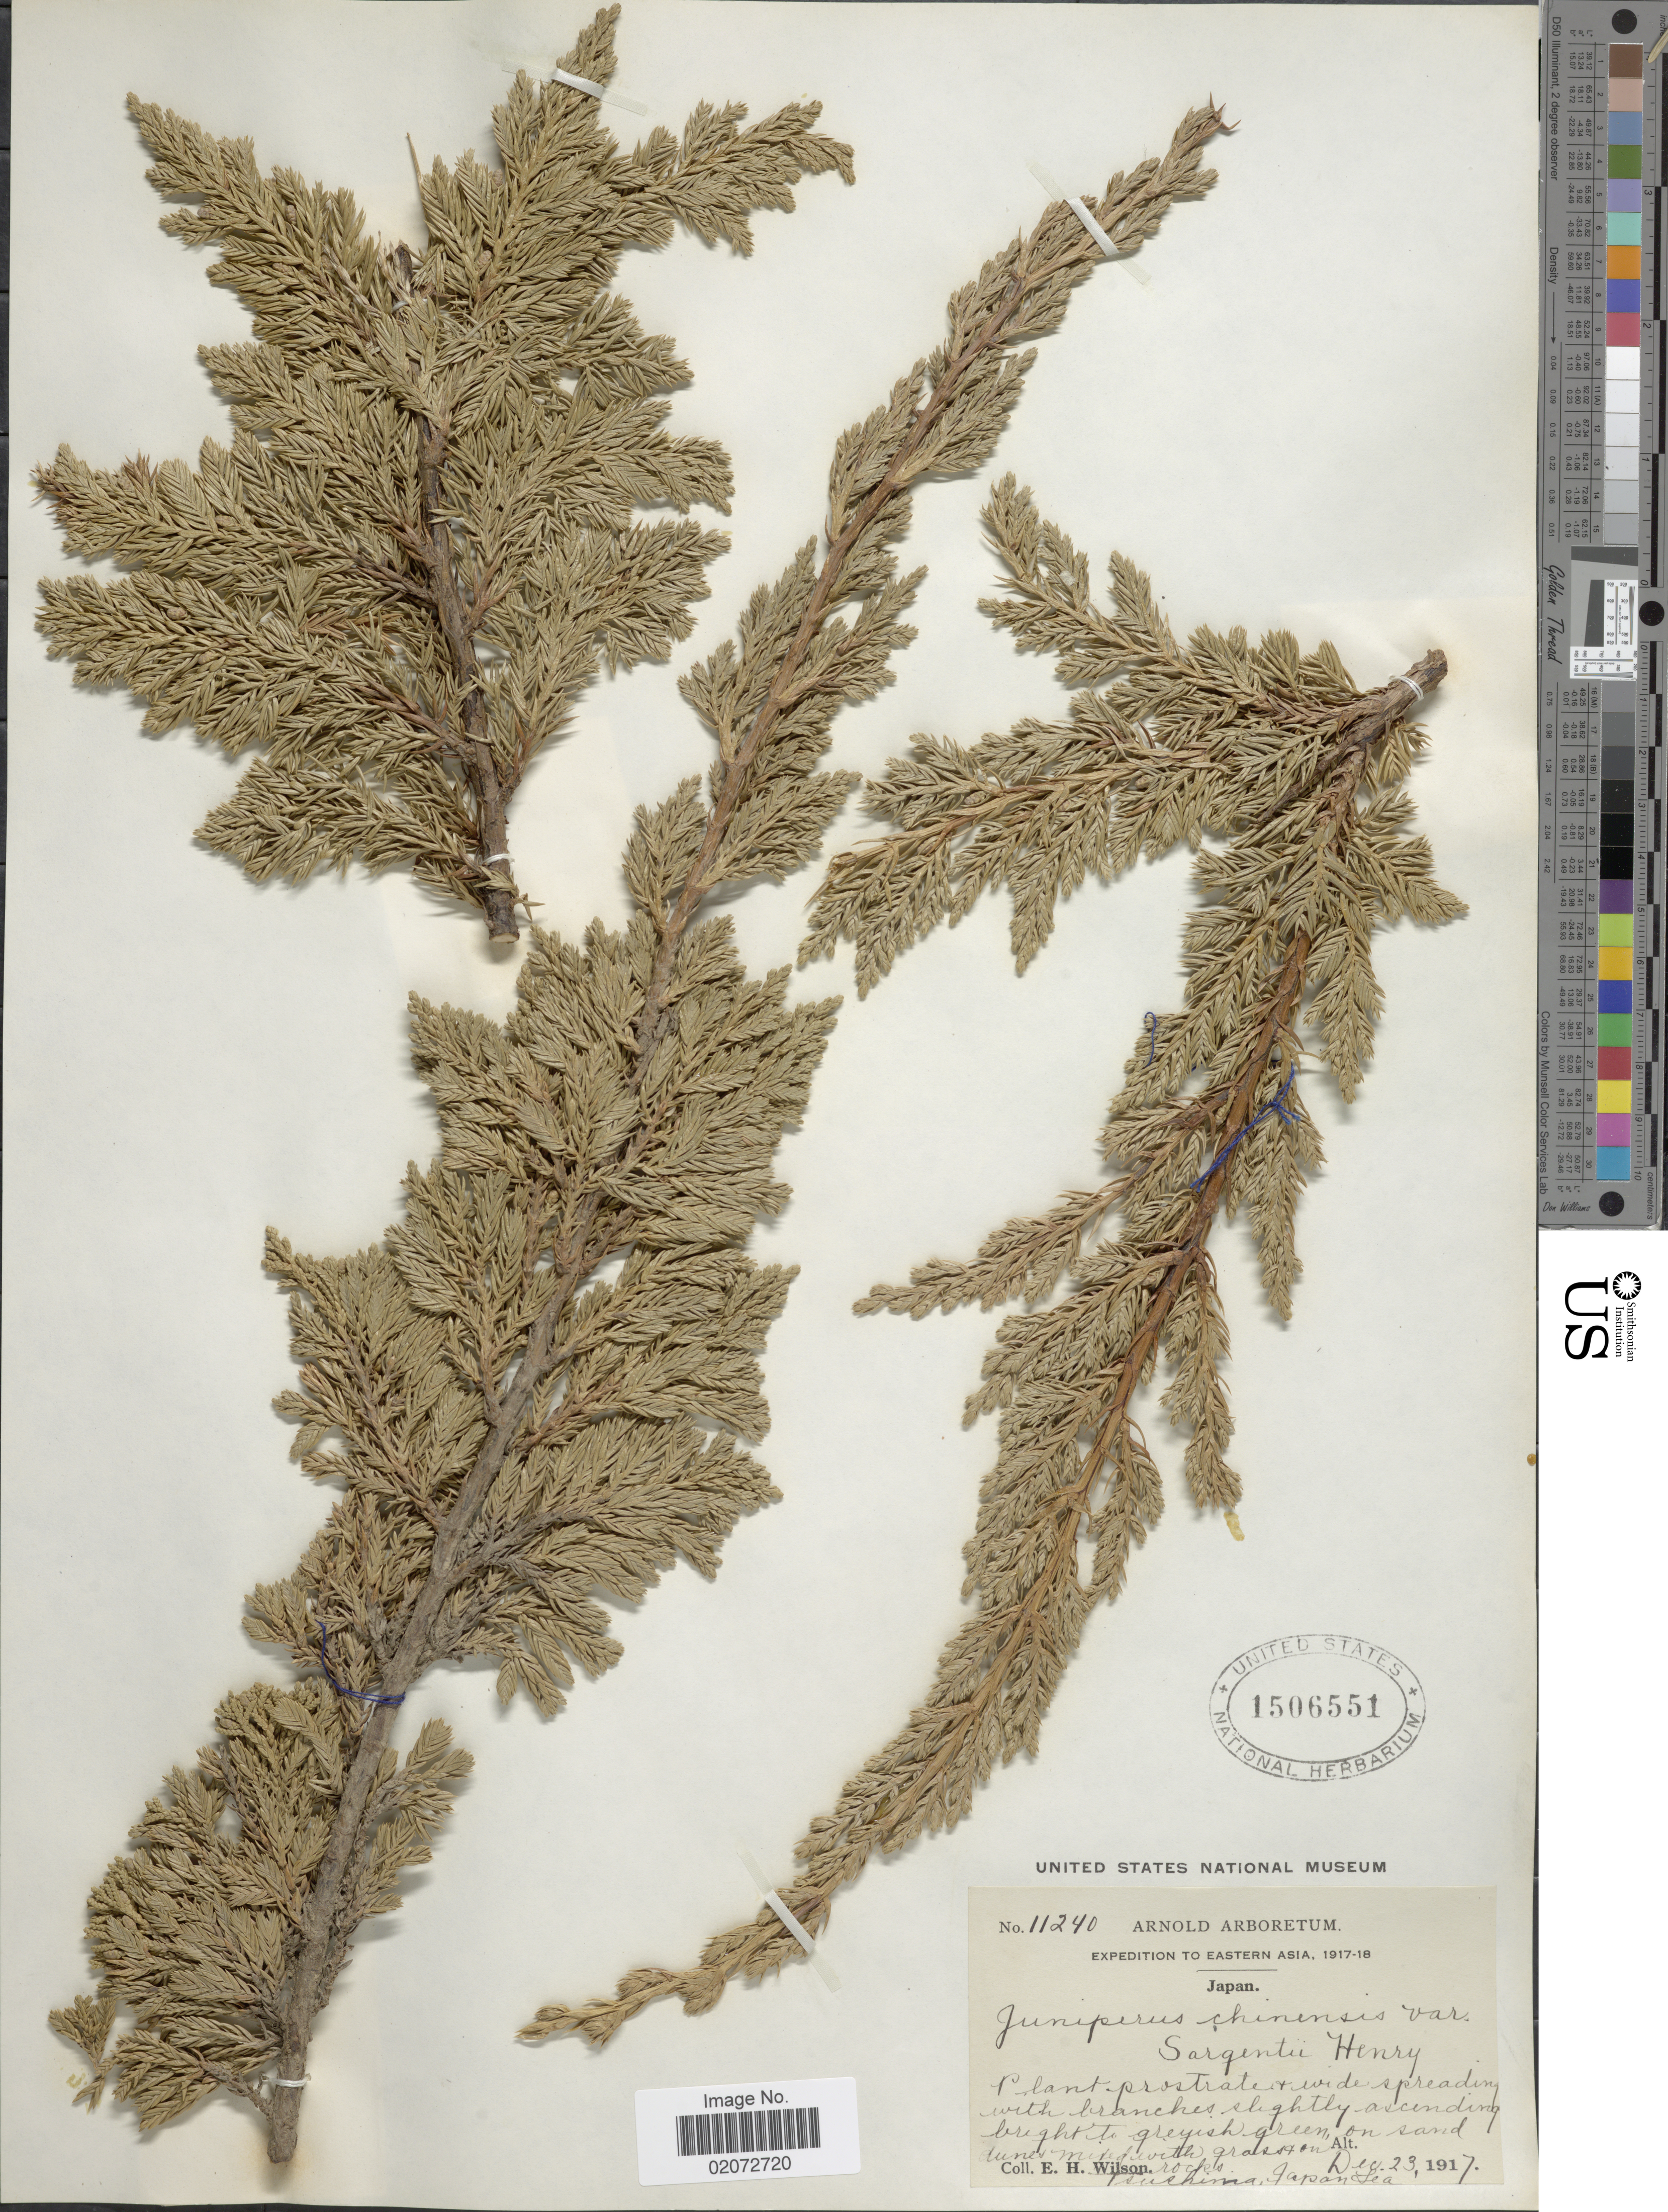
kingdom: Plantae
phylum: Tracheophyta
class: Pinopsida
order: Pinales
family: Cupressaceae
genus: Juniperus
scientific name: Juniperus chinensis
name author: L.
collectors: E. Wilson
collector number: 11240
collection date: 1917-12-23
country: Japan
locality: Eastern Asia, Tsushima, Japan Sea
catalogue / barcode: US 1506551